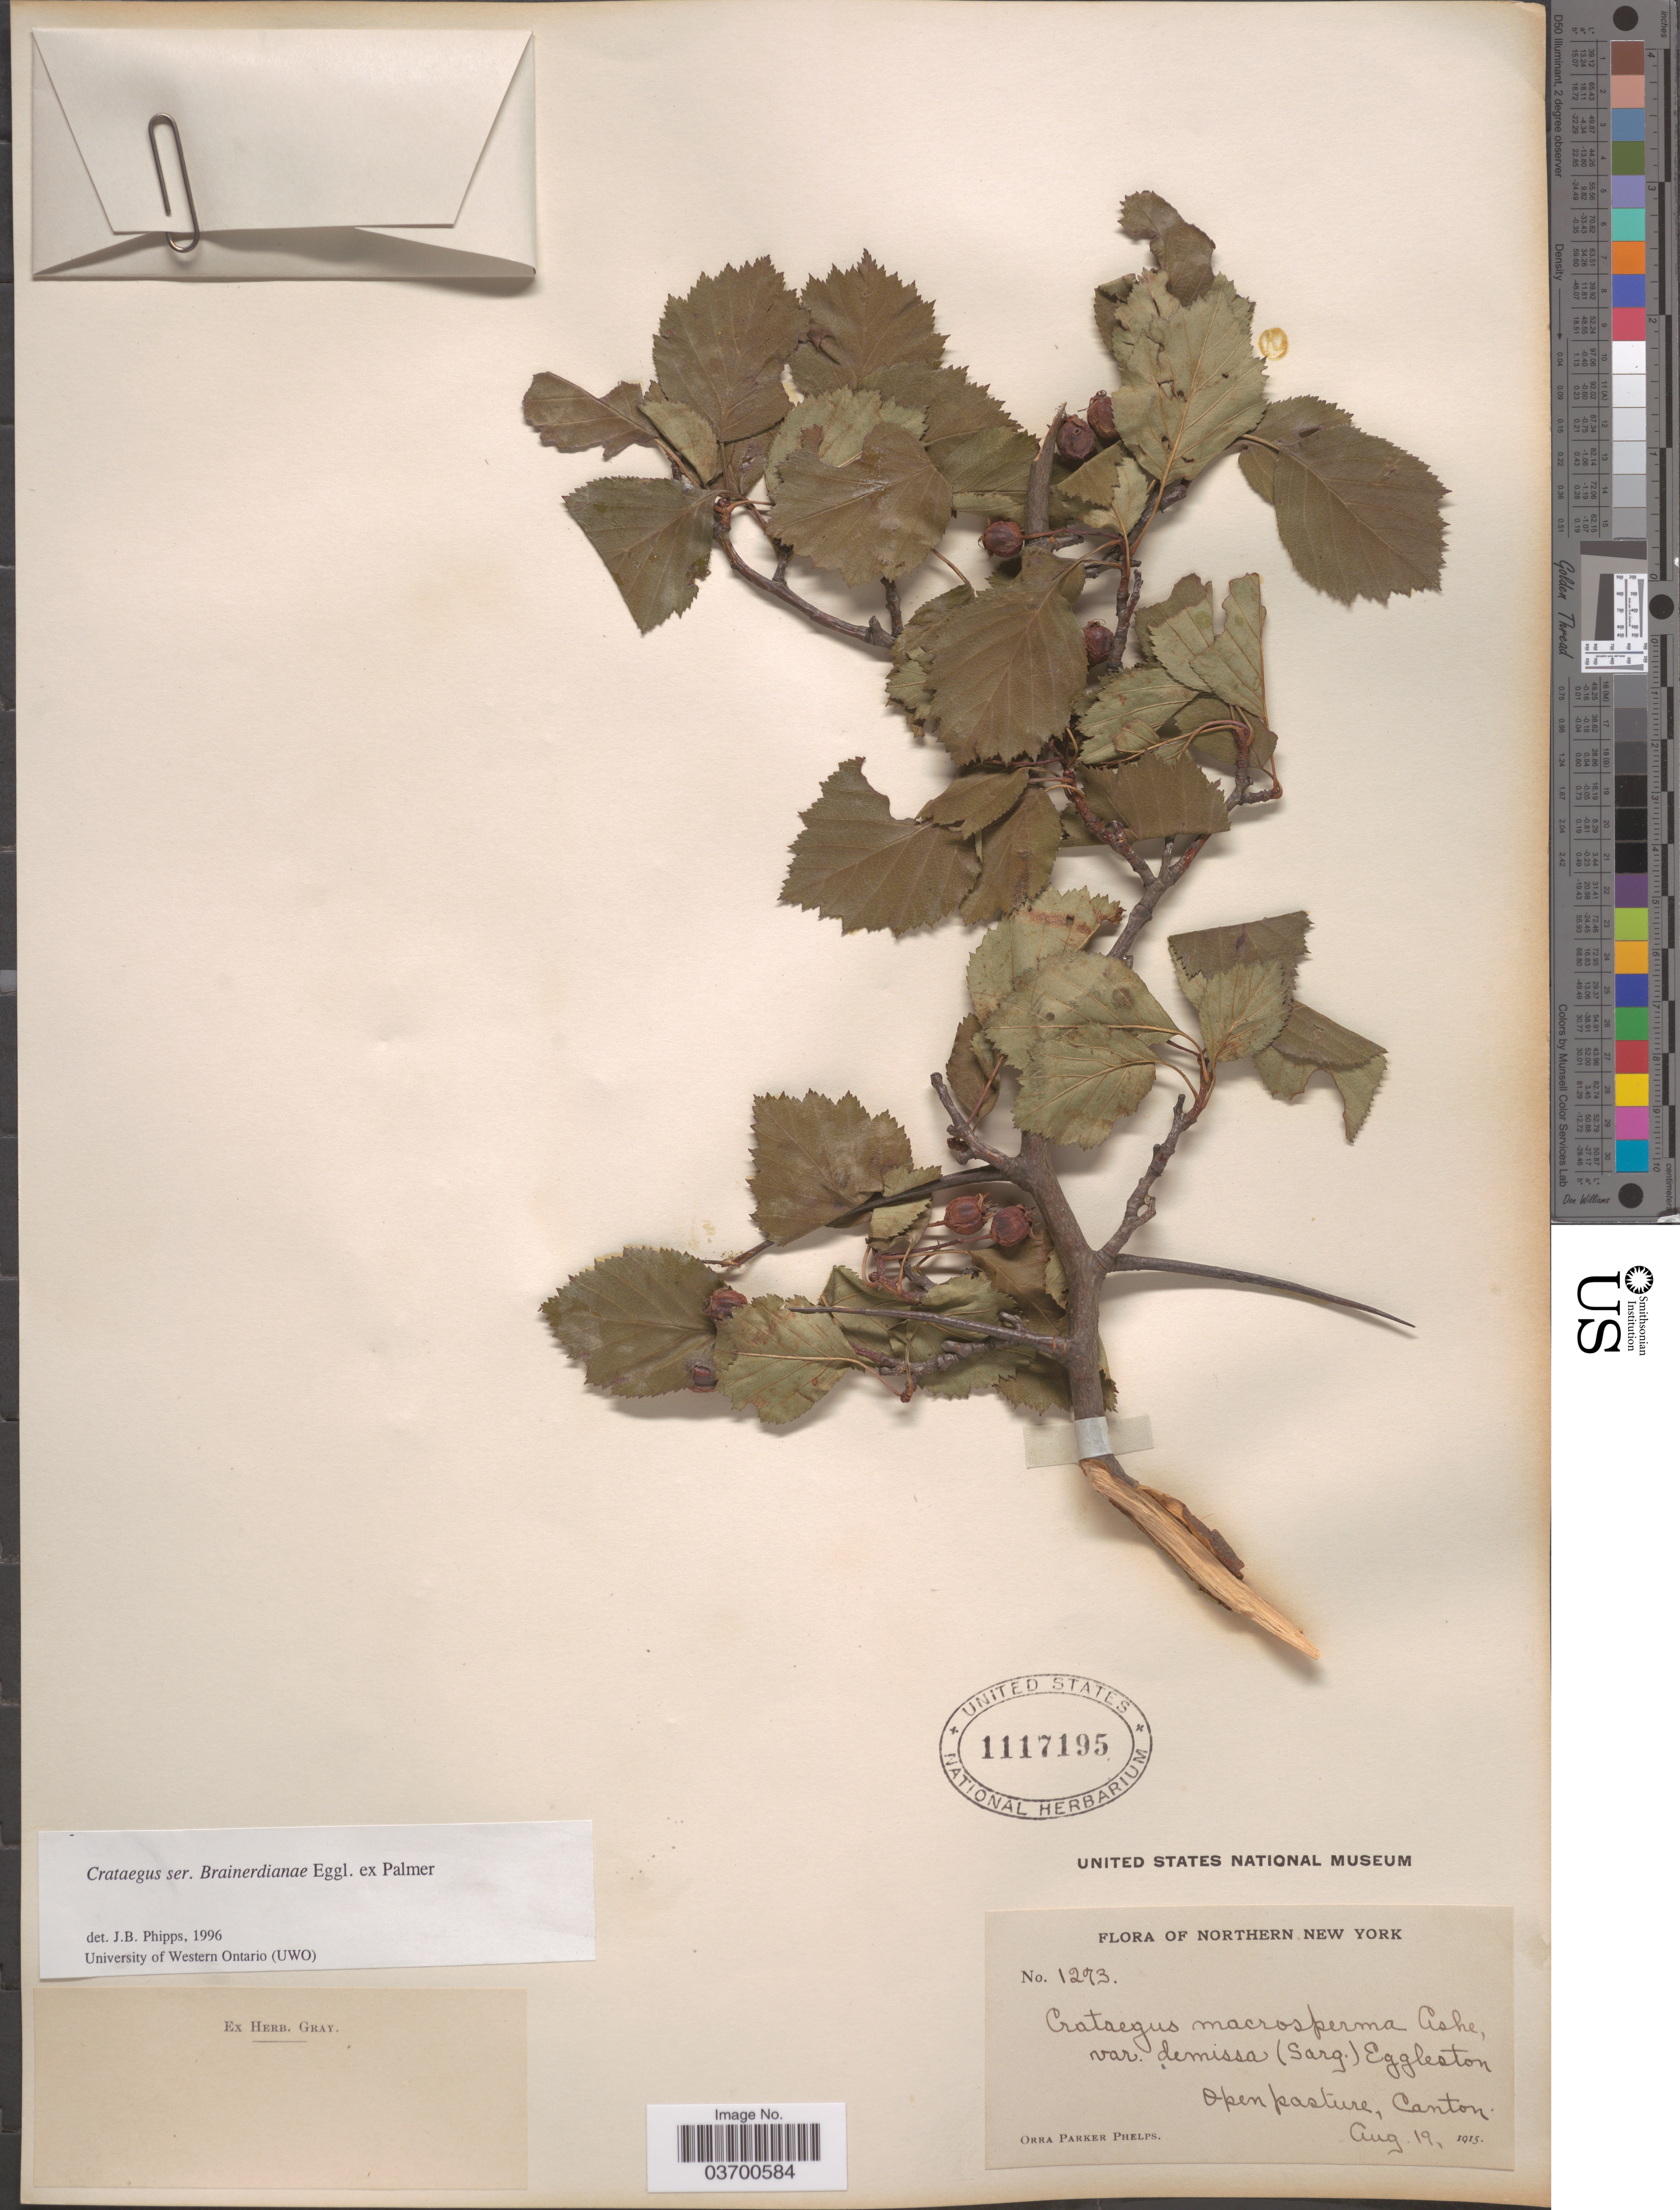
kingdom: Plantae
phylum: Tracheophyta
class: Magnoliopsida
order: Rosales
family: Rosaceae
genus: Crataegus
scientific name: Crataegus macrosperma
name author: Ashe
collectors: O. P. Phelps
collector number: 1273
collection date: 1915-08-19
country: United States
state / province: New York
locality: Northern New York. Open pasture, Canton.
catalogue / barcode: US 1117195